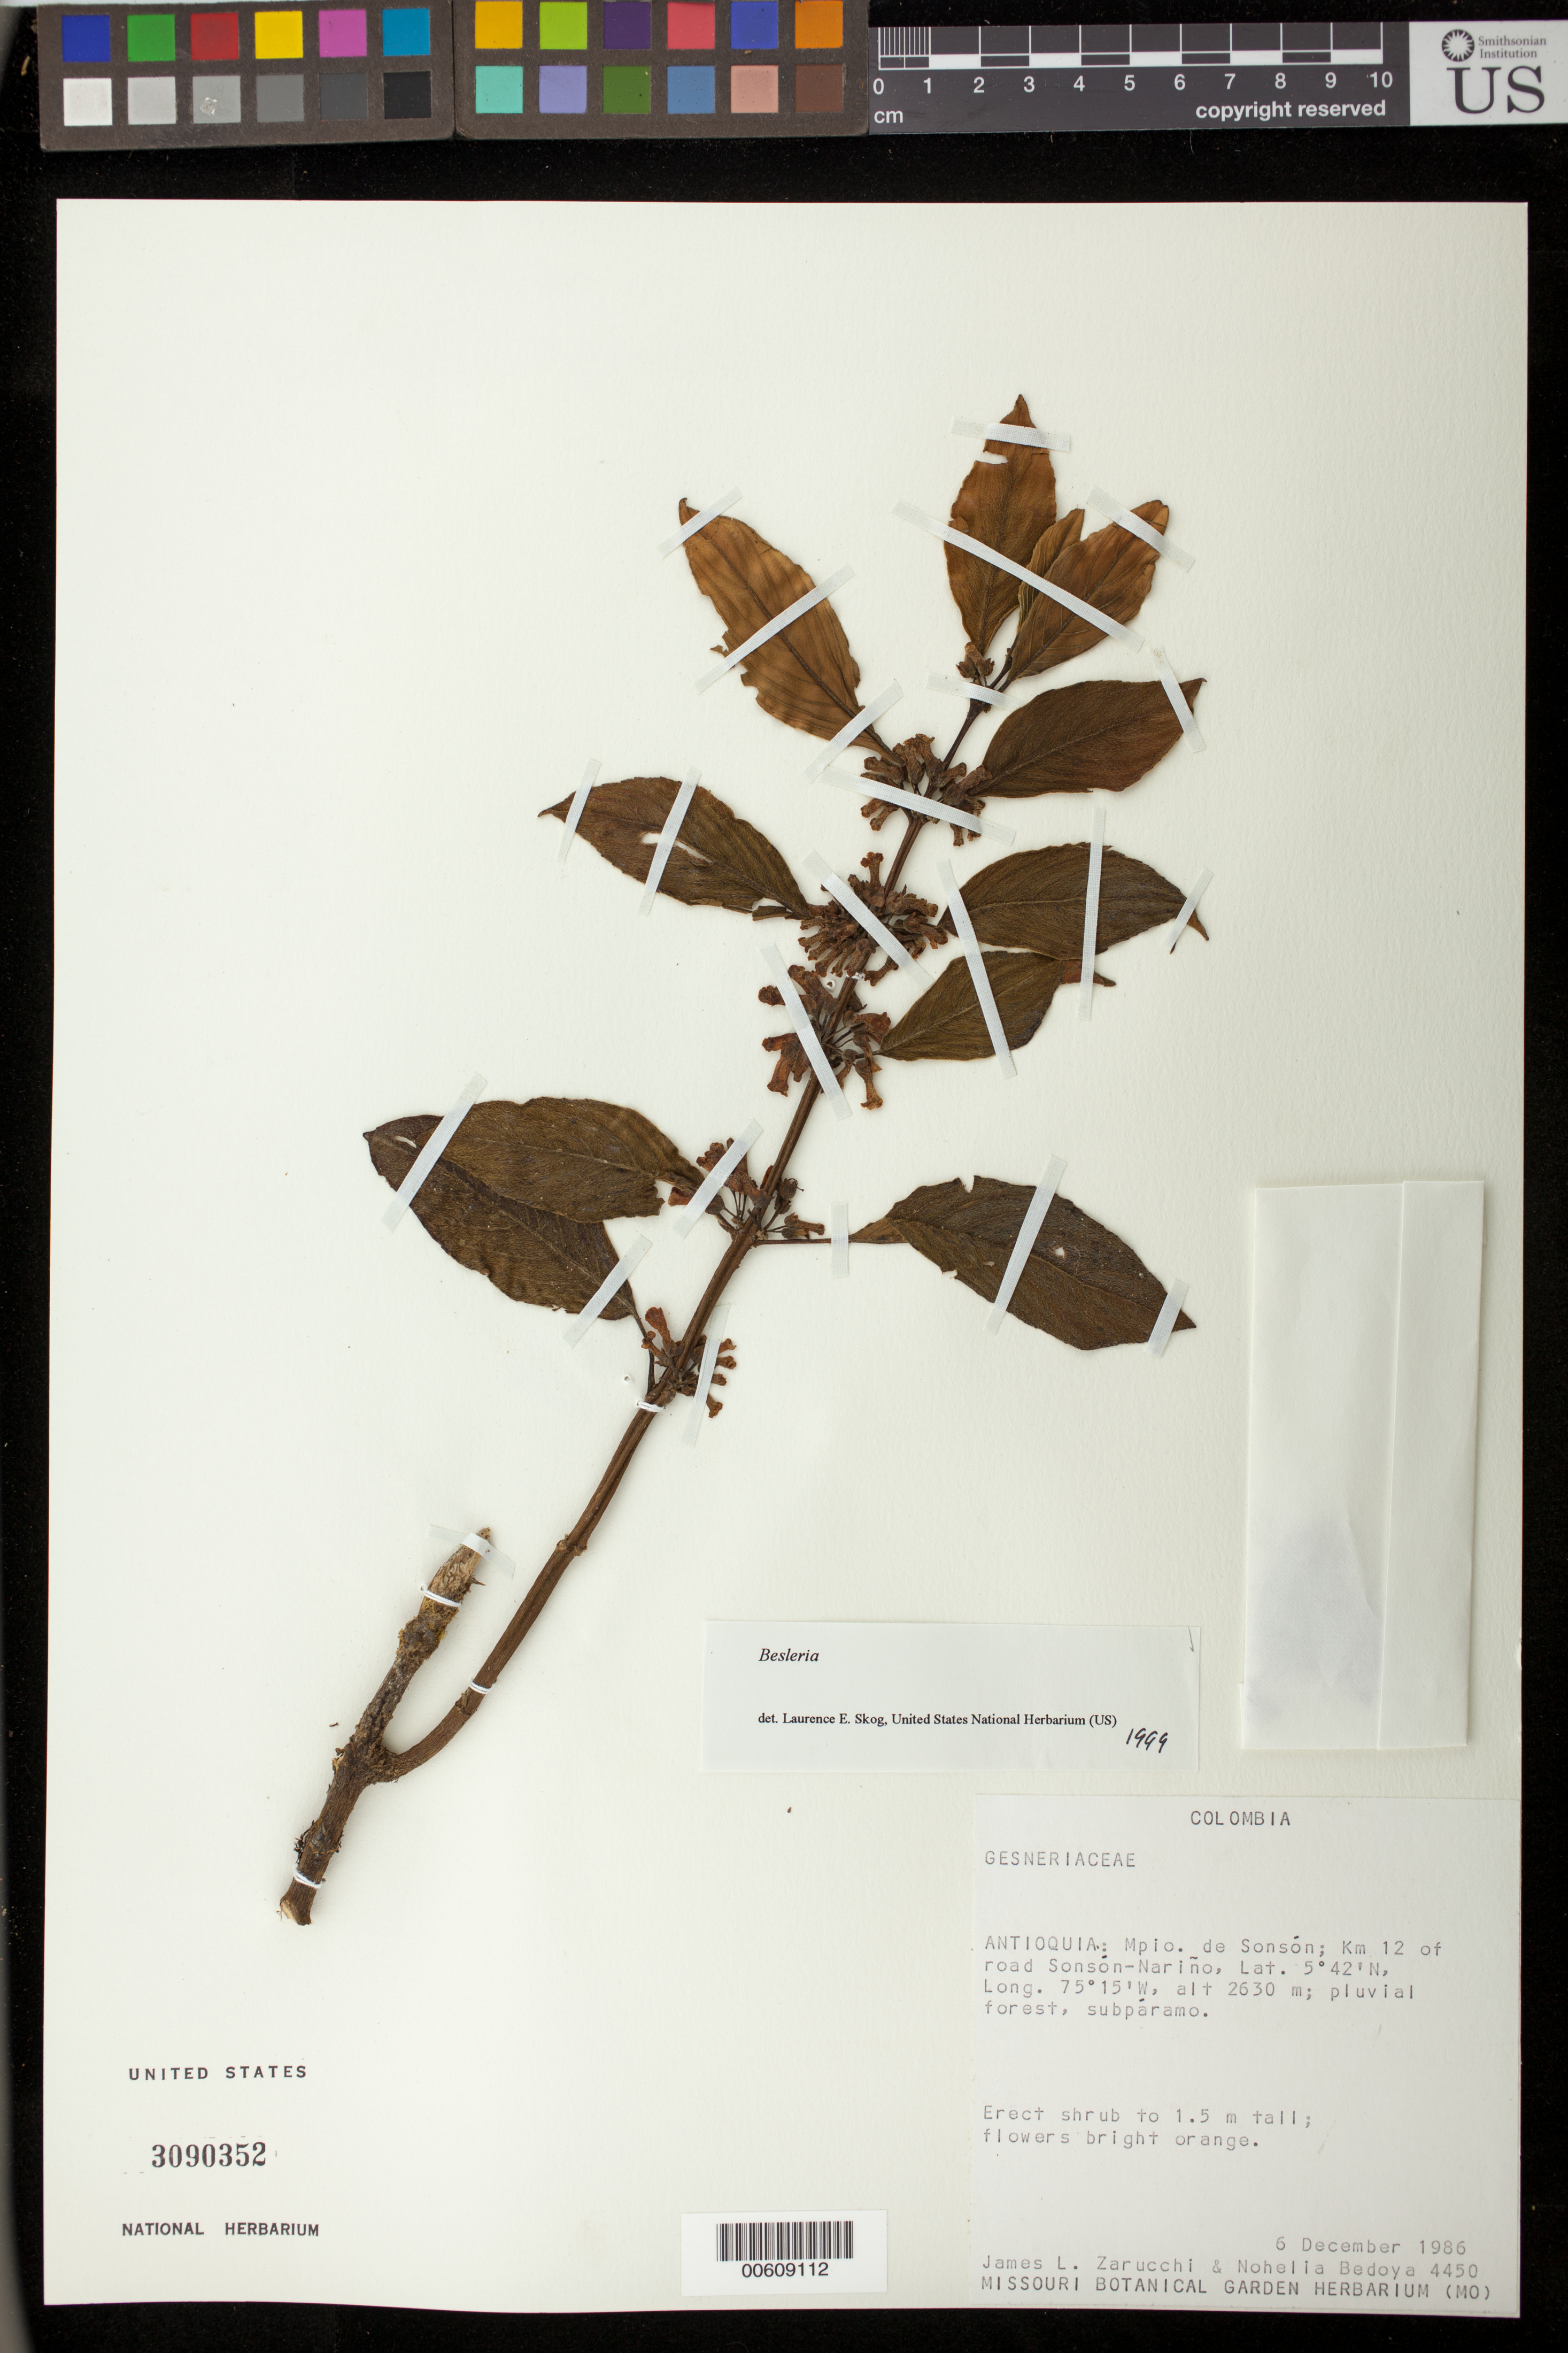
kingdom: Plantae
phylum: Tracheophyta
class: Magnoliopsida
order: Lamiales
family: Gesneriaceae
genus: Besleria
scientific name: Besleria sp.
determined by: Skog, Laurence E.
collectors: J. L. Zarucchi & N. Bedoya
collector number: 4450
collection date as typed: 06 Dec 1986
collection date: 1986-12-06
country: Colombia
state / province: Antioquia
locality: Mpio. de Sonsón; km 12 of road Sonsón - Nariño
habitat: Pluvial forest, subpáramo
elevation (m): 2630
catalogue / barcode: US 3090352